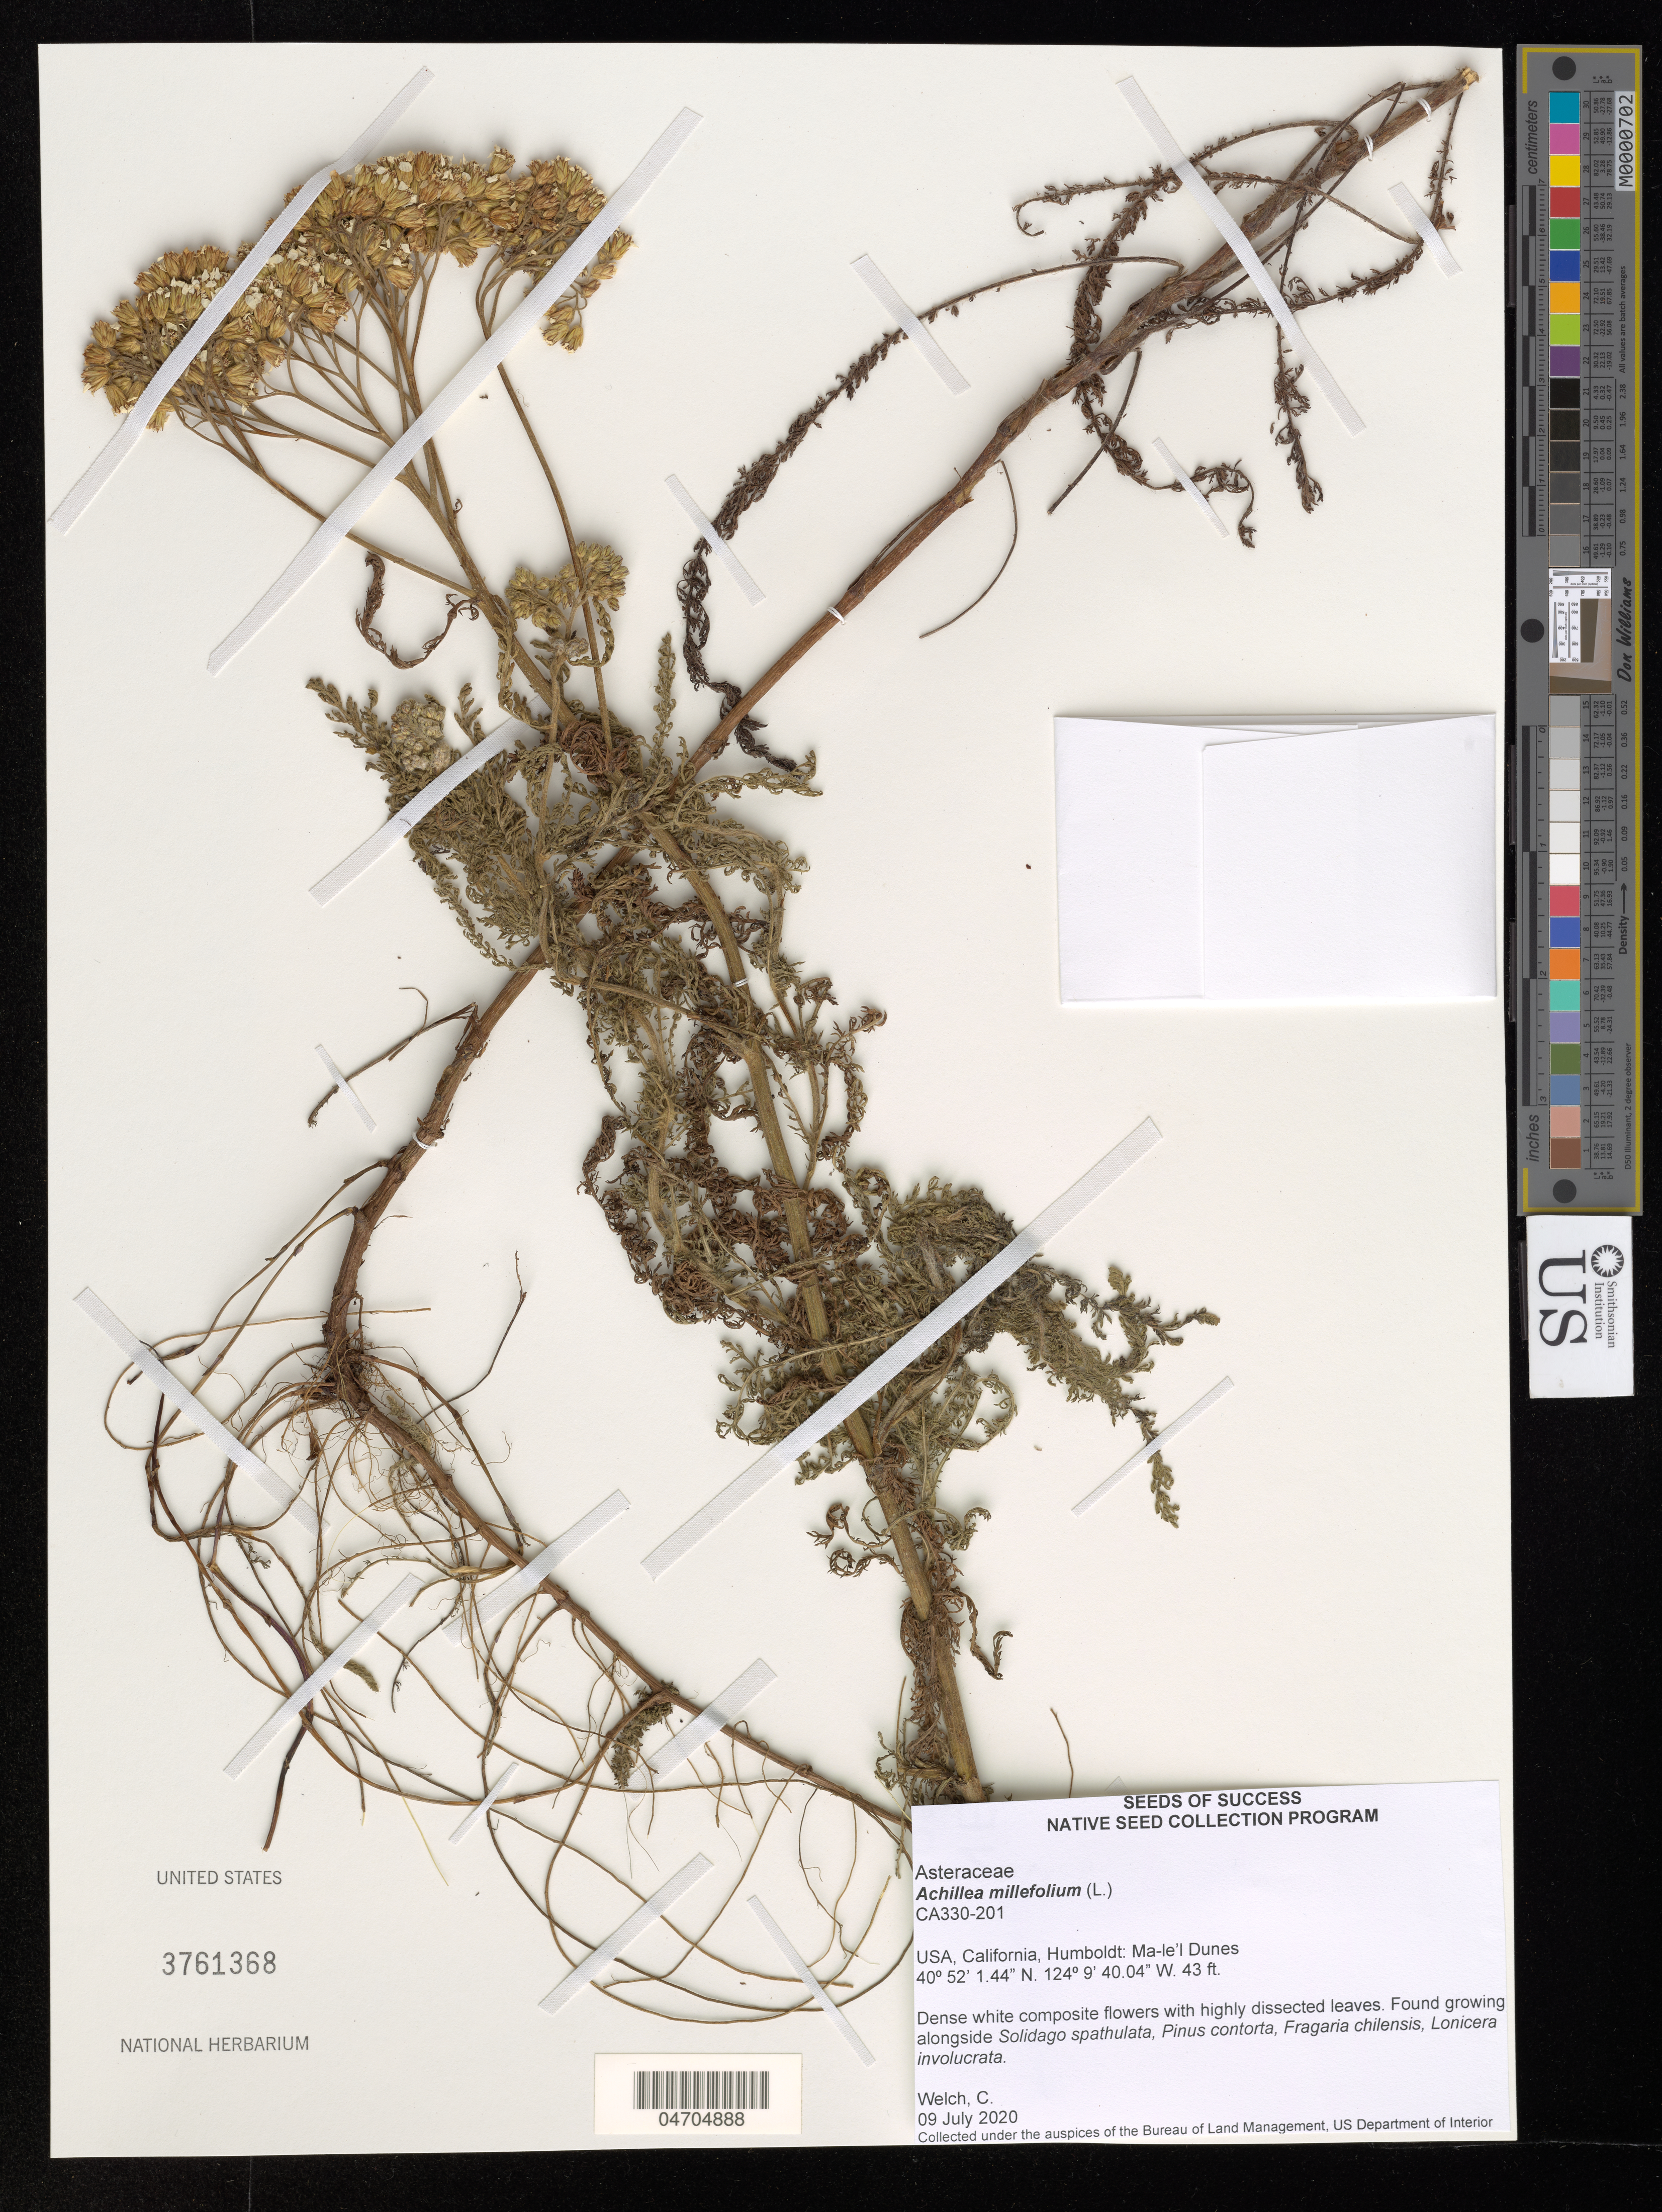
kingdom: Plantae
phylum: Tracheophyta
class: Magnoliopsida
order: Asterales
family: Asteraceae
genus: Achillea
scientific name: Achillea millefolium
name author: L.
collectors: C. Welch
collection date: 2020-07-09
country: United States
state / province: California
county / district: Humboldt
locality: Humboldt: Ma-Ie'l Dunes.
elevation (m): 13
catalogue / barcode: US 3761368